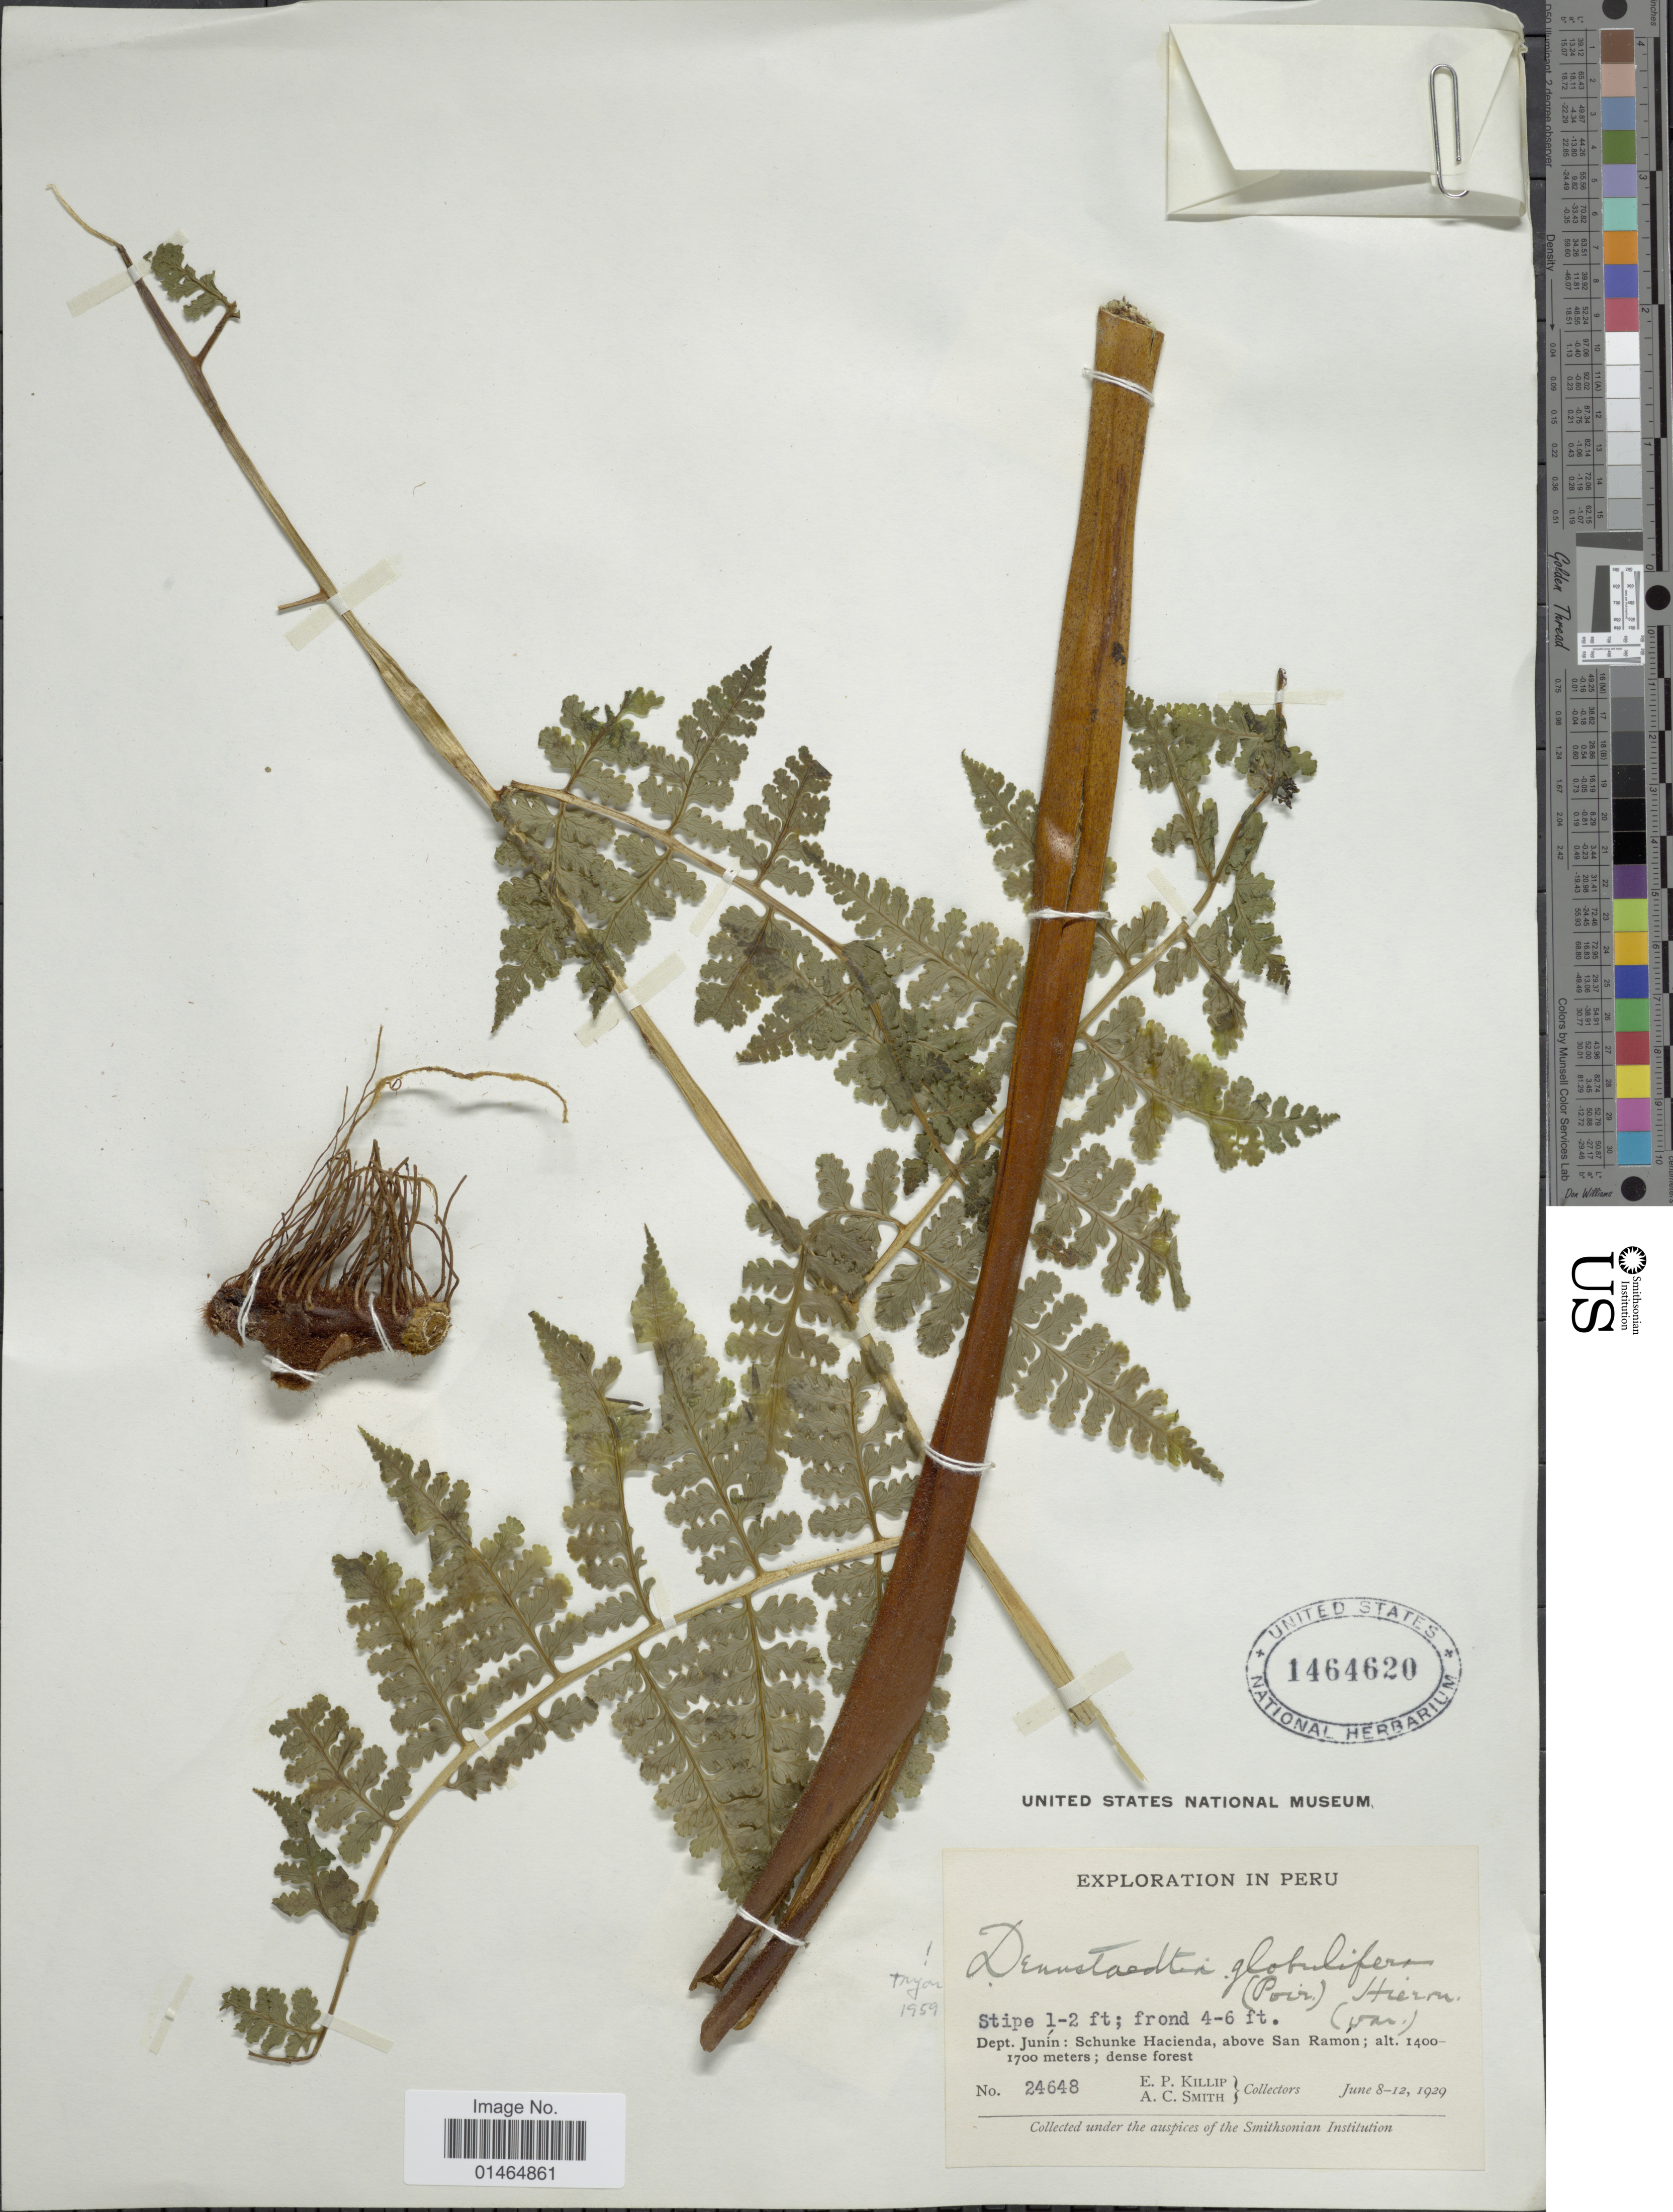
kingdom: Plantae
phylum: Tracheophyta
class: Polypodiopsida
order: Polypodiales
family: Dennstaedtiaceae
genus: Dennstaedtia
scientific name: Dennstaedtia globulifera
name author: (Poir.) Hieron.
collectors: E. P. Killip & A. C. Smith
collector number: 24648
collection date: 1929-06-08/1929-06-12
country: Peru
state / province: Junín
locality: Schunke Hacienda, above San Ramón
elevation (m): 1400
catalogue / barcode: US 1464620